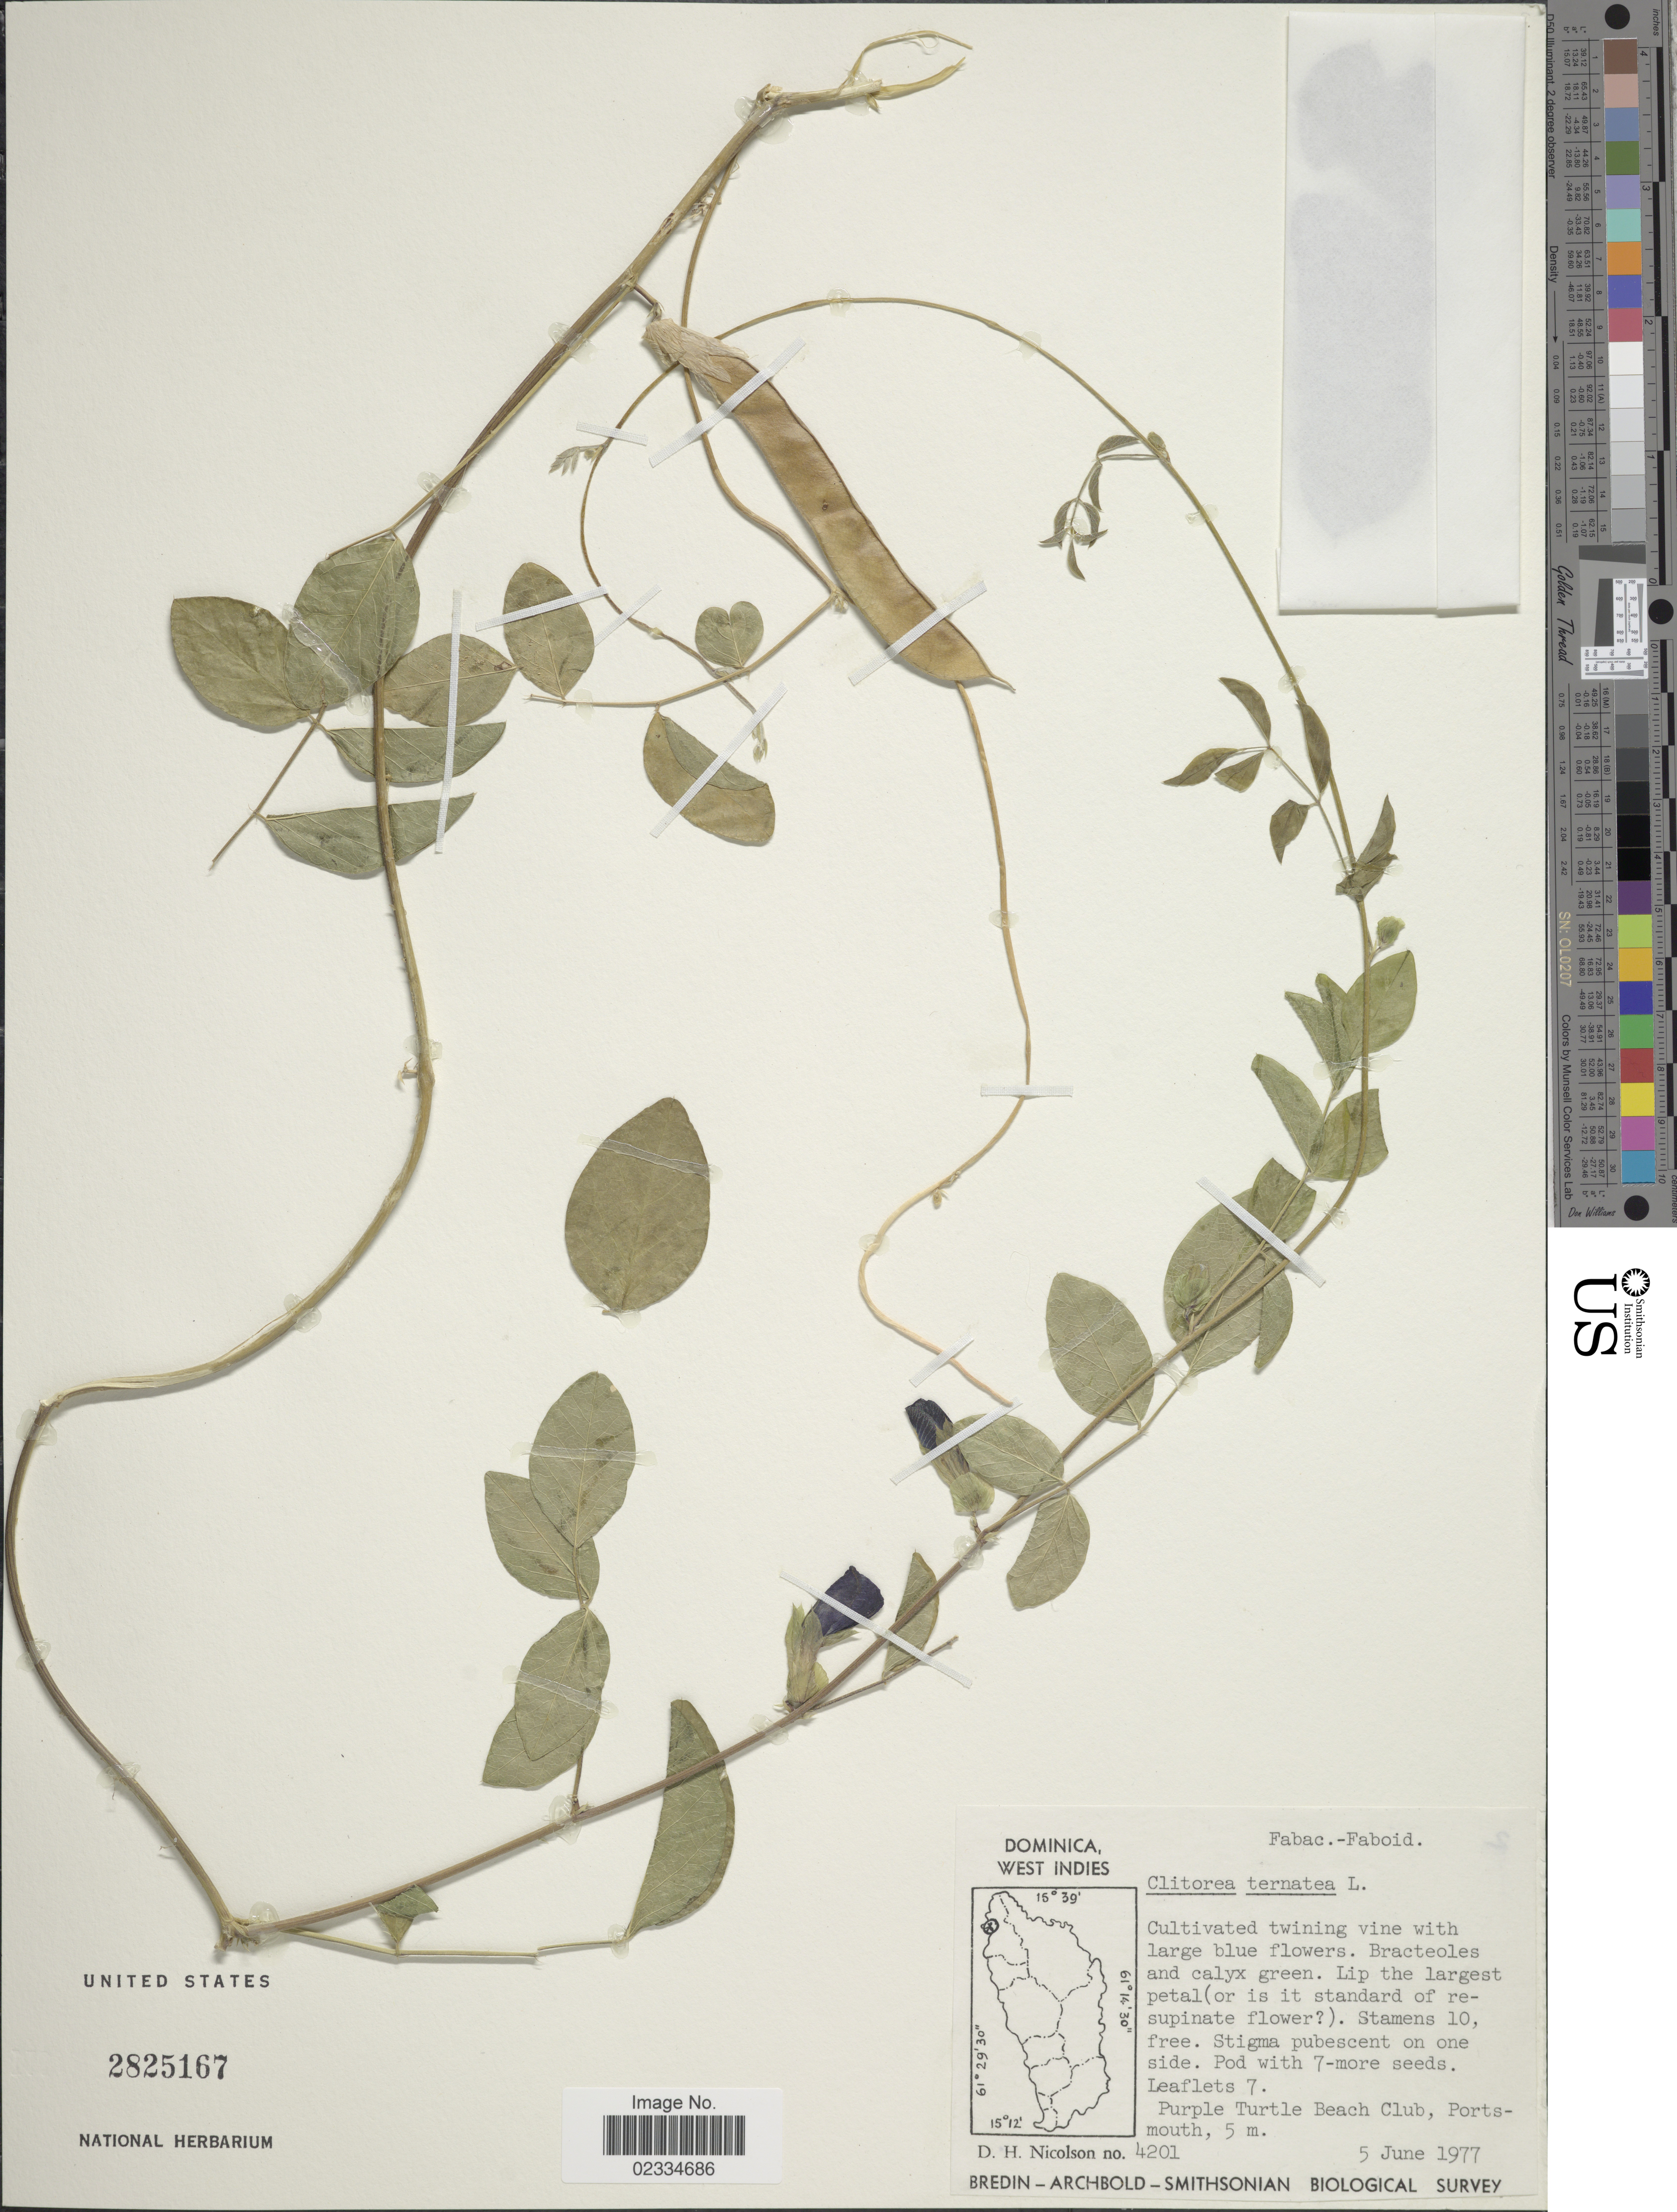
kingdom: Plantae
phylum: Tracheophyta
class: Magnoliopsida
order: Fabales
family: Fabaceae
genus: Clitoria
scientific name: Clitoria arborea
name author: Benth.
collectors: D. H. Nicolson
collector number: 4201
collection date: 1977-06-05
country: Dominica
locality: West Indies, Purple Turtle Beach Club, Portsmouth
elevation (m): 5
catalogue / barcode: US 2825167